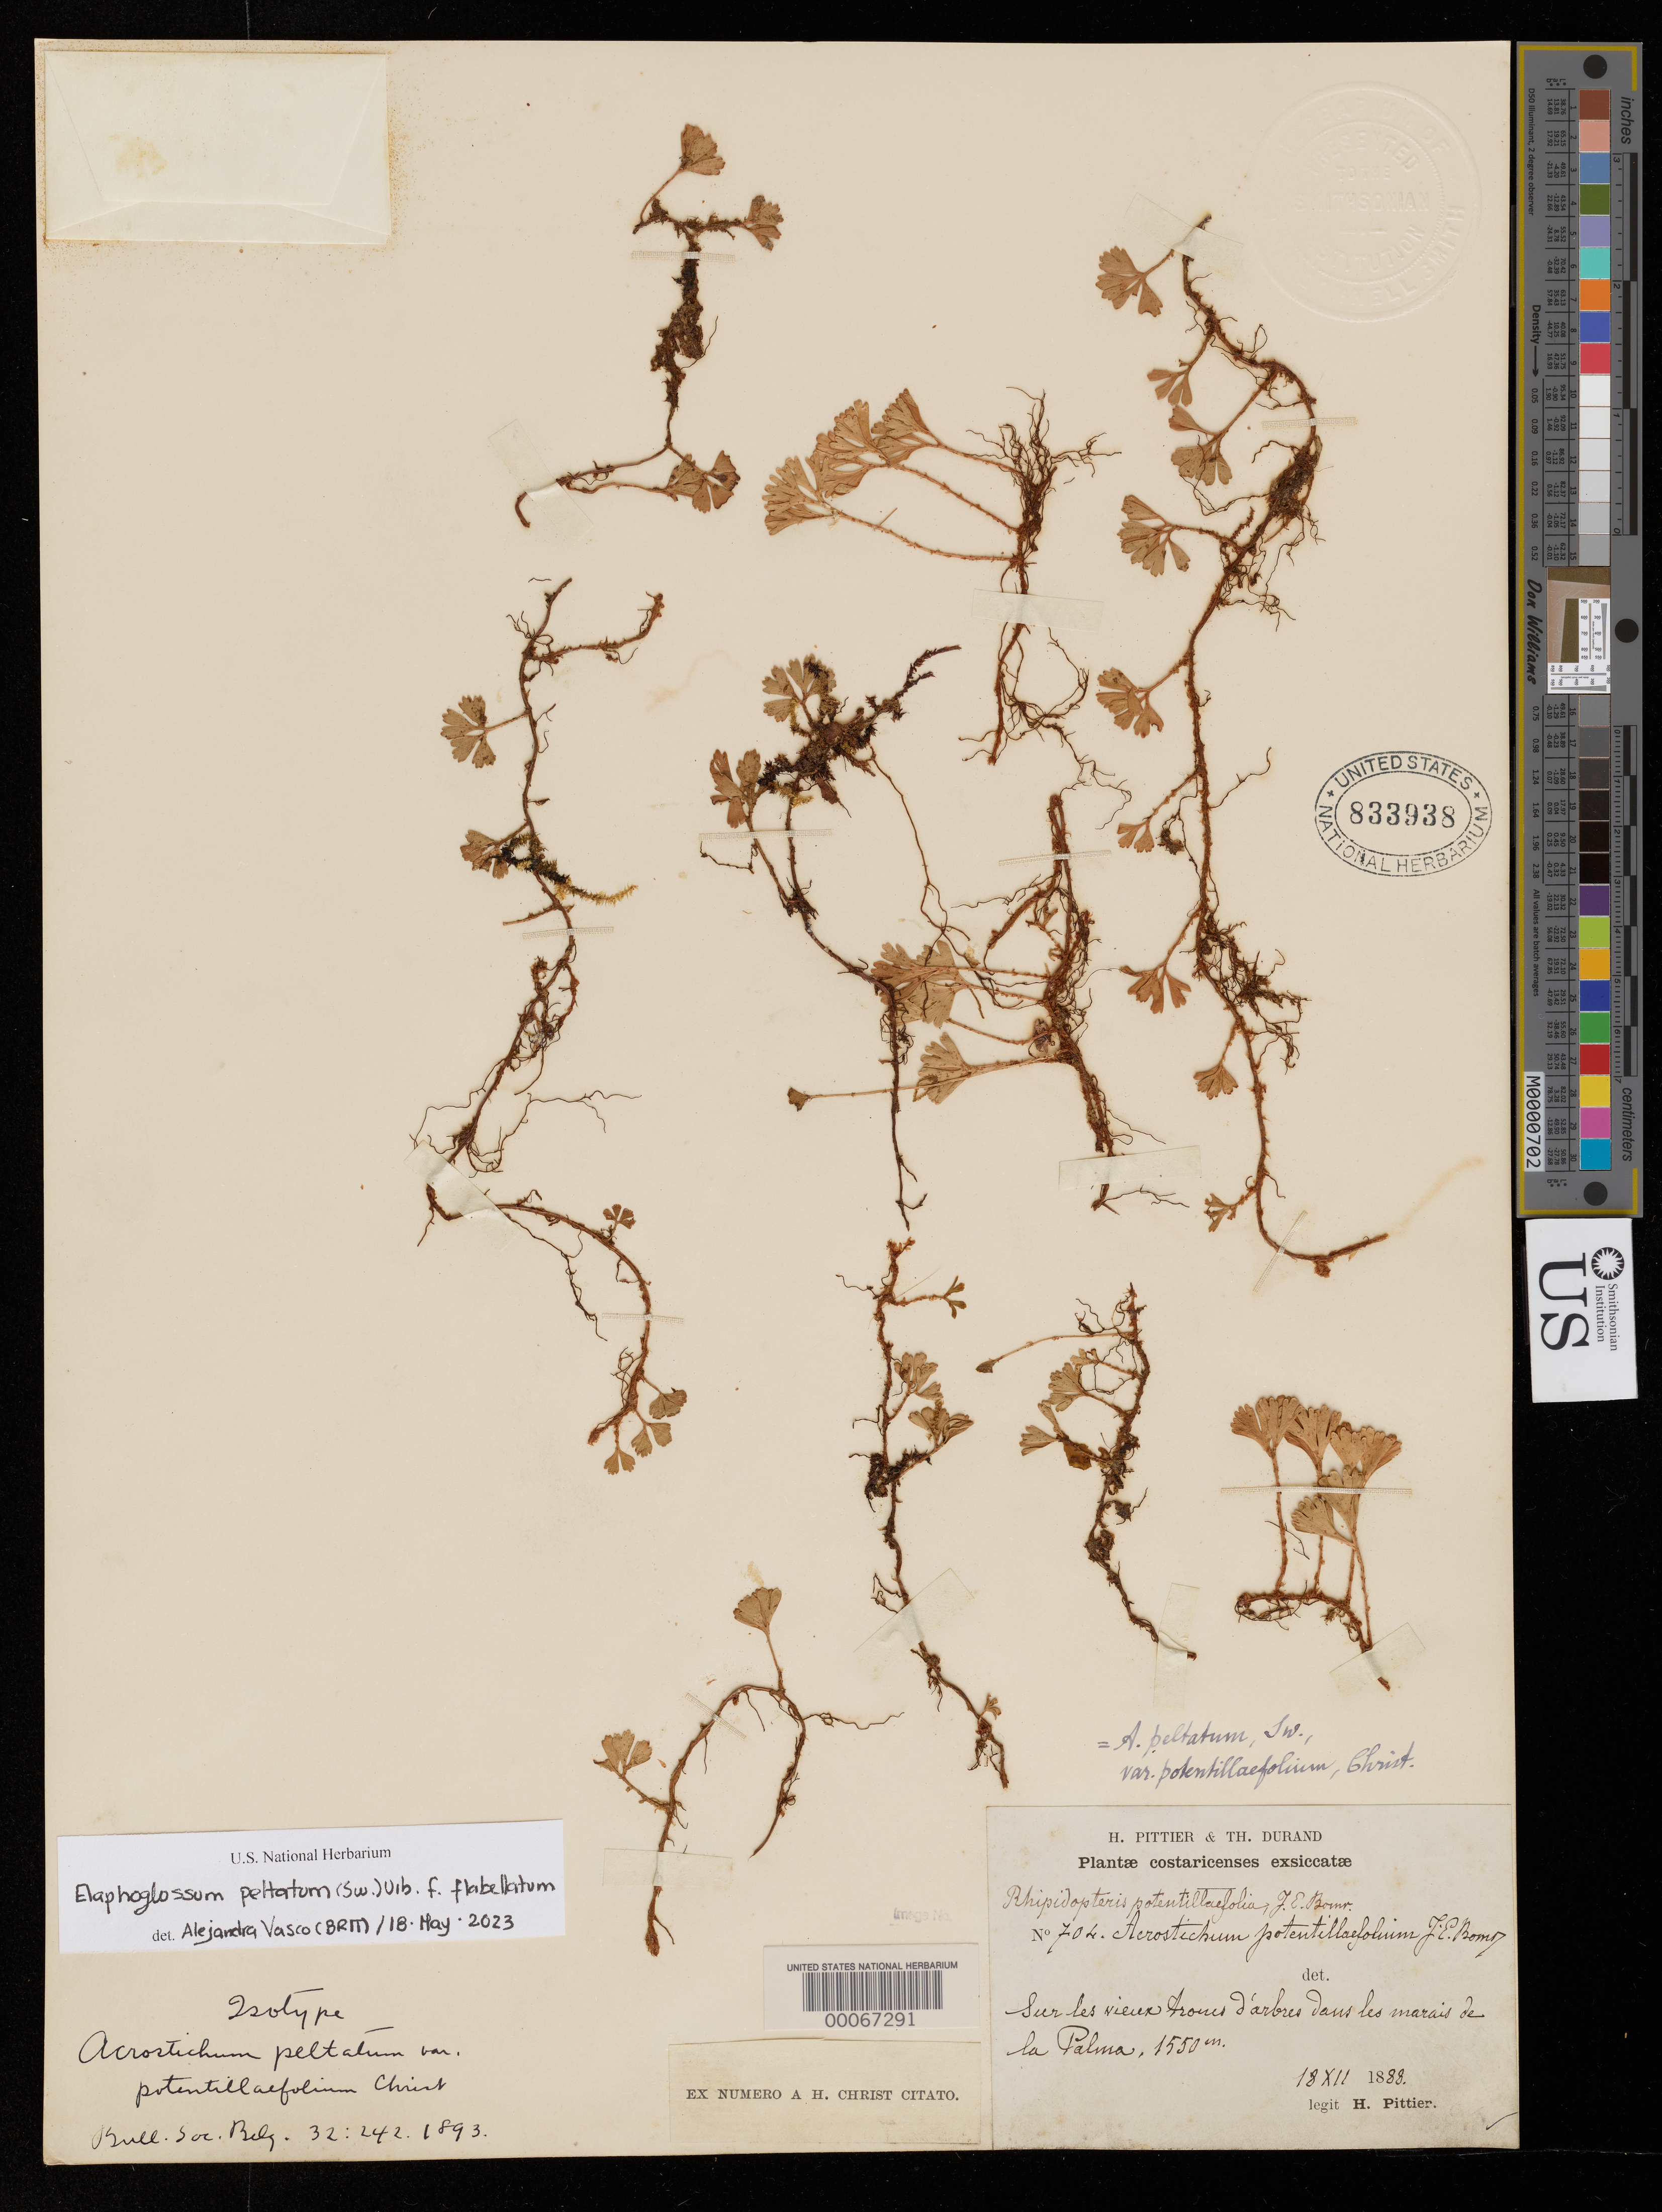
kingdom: Plantae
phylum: Tracheophyta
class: Polypodiopsida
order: Polypodiales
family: Pteridaceae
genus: Acrostichum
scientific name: Acrostichum peltatum var. potentillifolium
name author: Christ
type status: Isotype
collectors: H. F. Pittier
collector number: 704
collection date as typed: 18 Dec 1888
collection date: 1888-12-18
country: Costa Rica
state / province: San José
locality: Sur les vieun aronis d'arborea dans La Marais des La Palma.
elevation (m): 1550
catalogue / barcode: US 833938